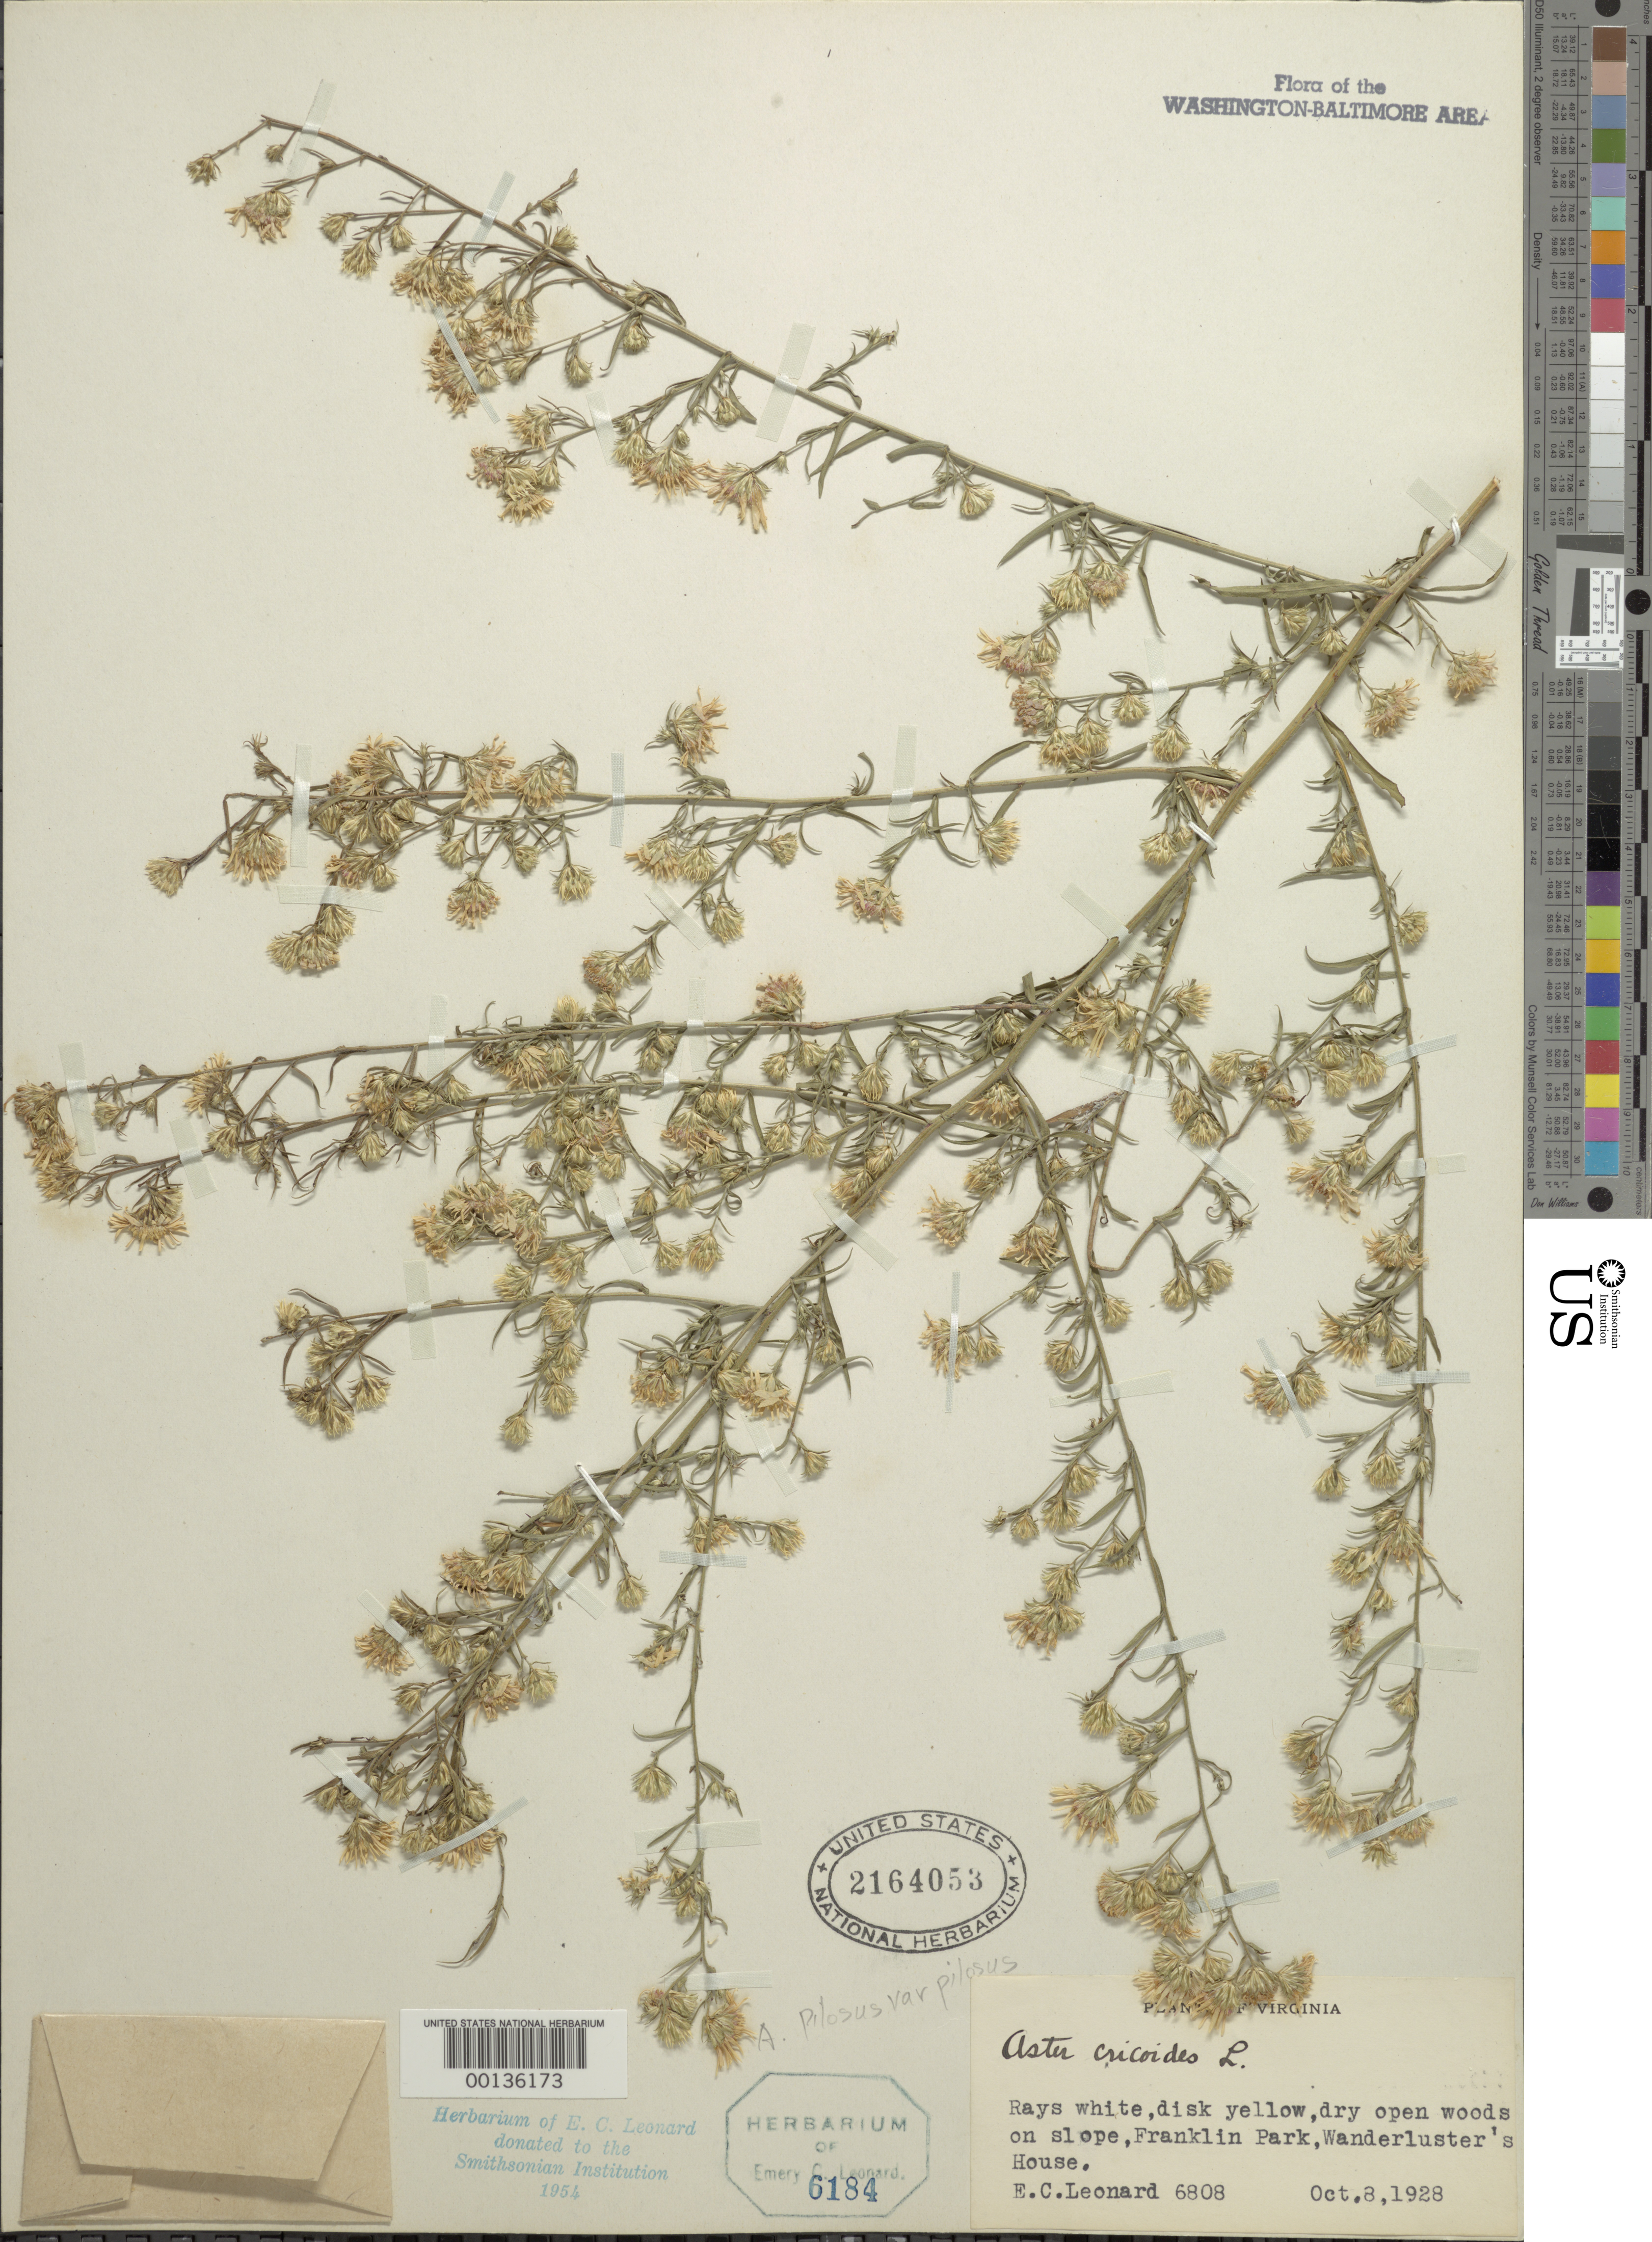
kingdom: Plantae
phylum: Tracheophyta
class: Magnoliopsida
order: Asterales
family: Asteraceae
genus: Symphyotrichum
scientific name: Symphyotrichum pilosum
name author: (Willd.) G.L. Nesom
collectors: E. C. Leonard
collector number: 68084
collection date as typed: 08 Oct 1928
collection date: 1928-10-08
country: United States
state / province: Virginia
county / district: Fairfax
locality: Franklin Park Wanderlusters House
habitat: Dry open woods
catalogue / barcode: US 2164053